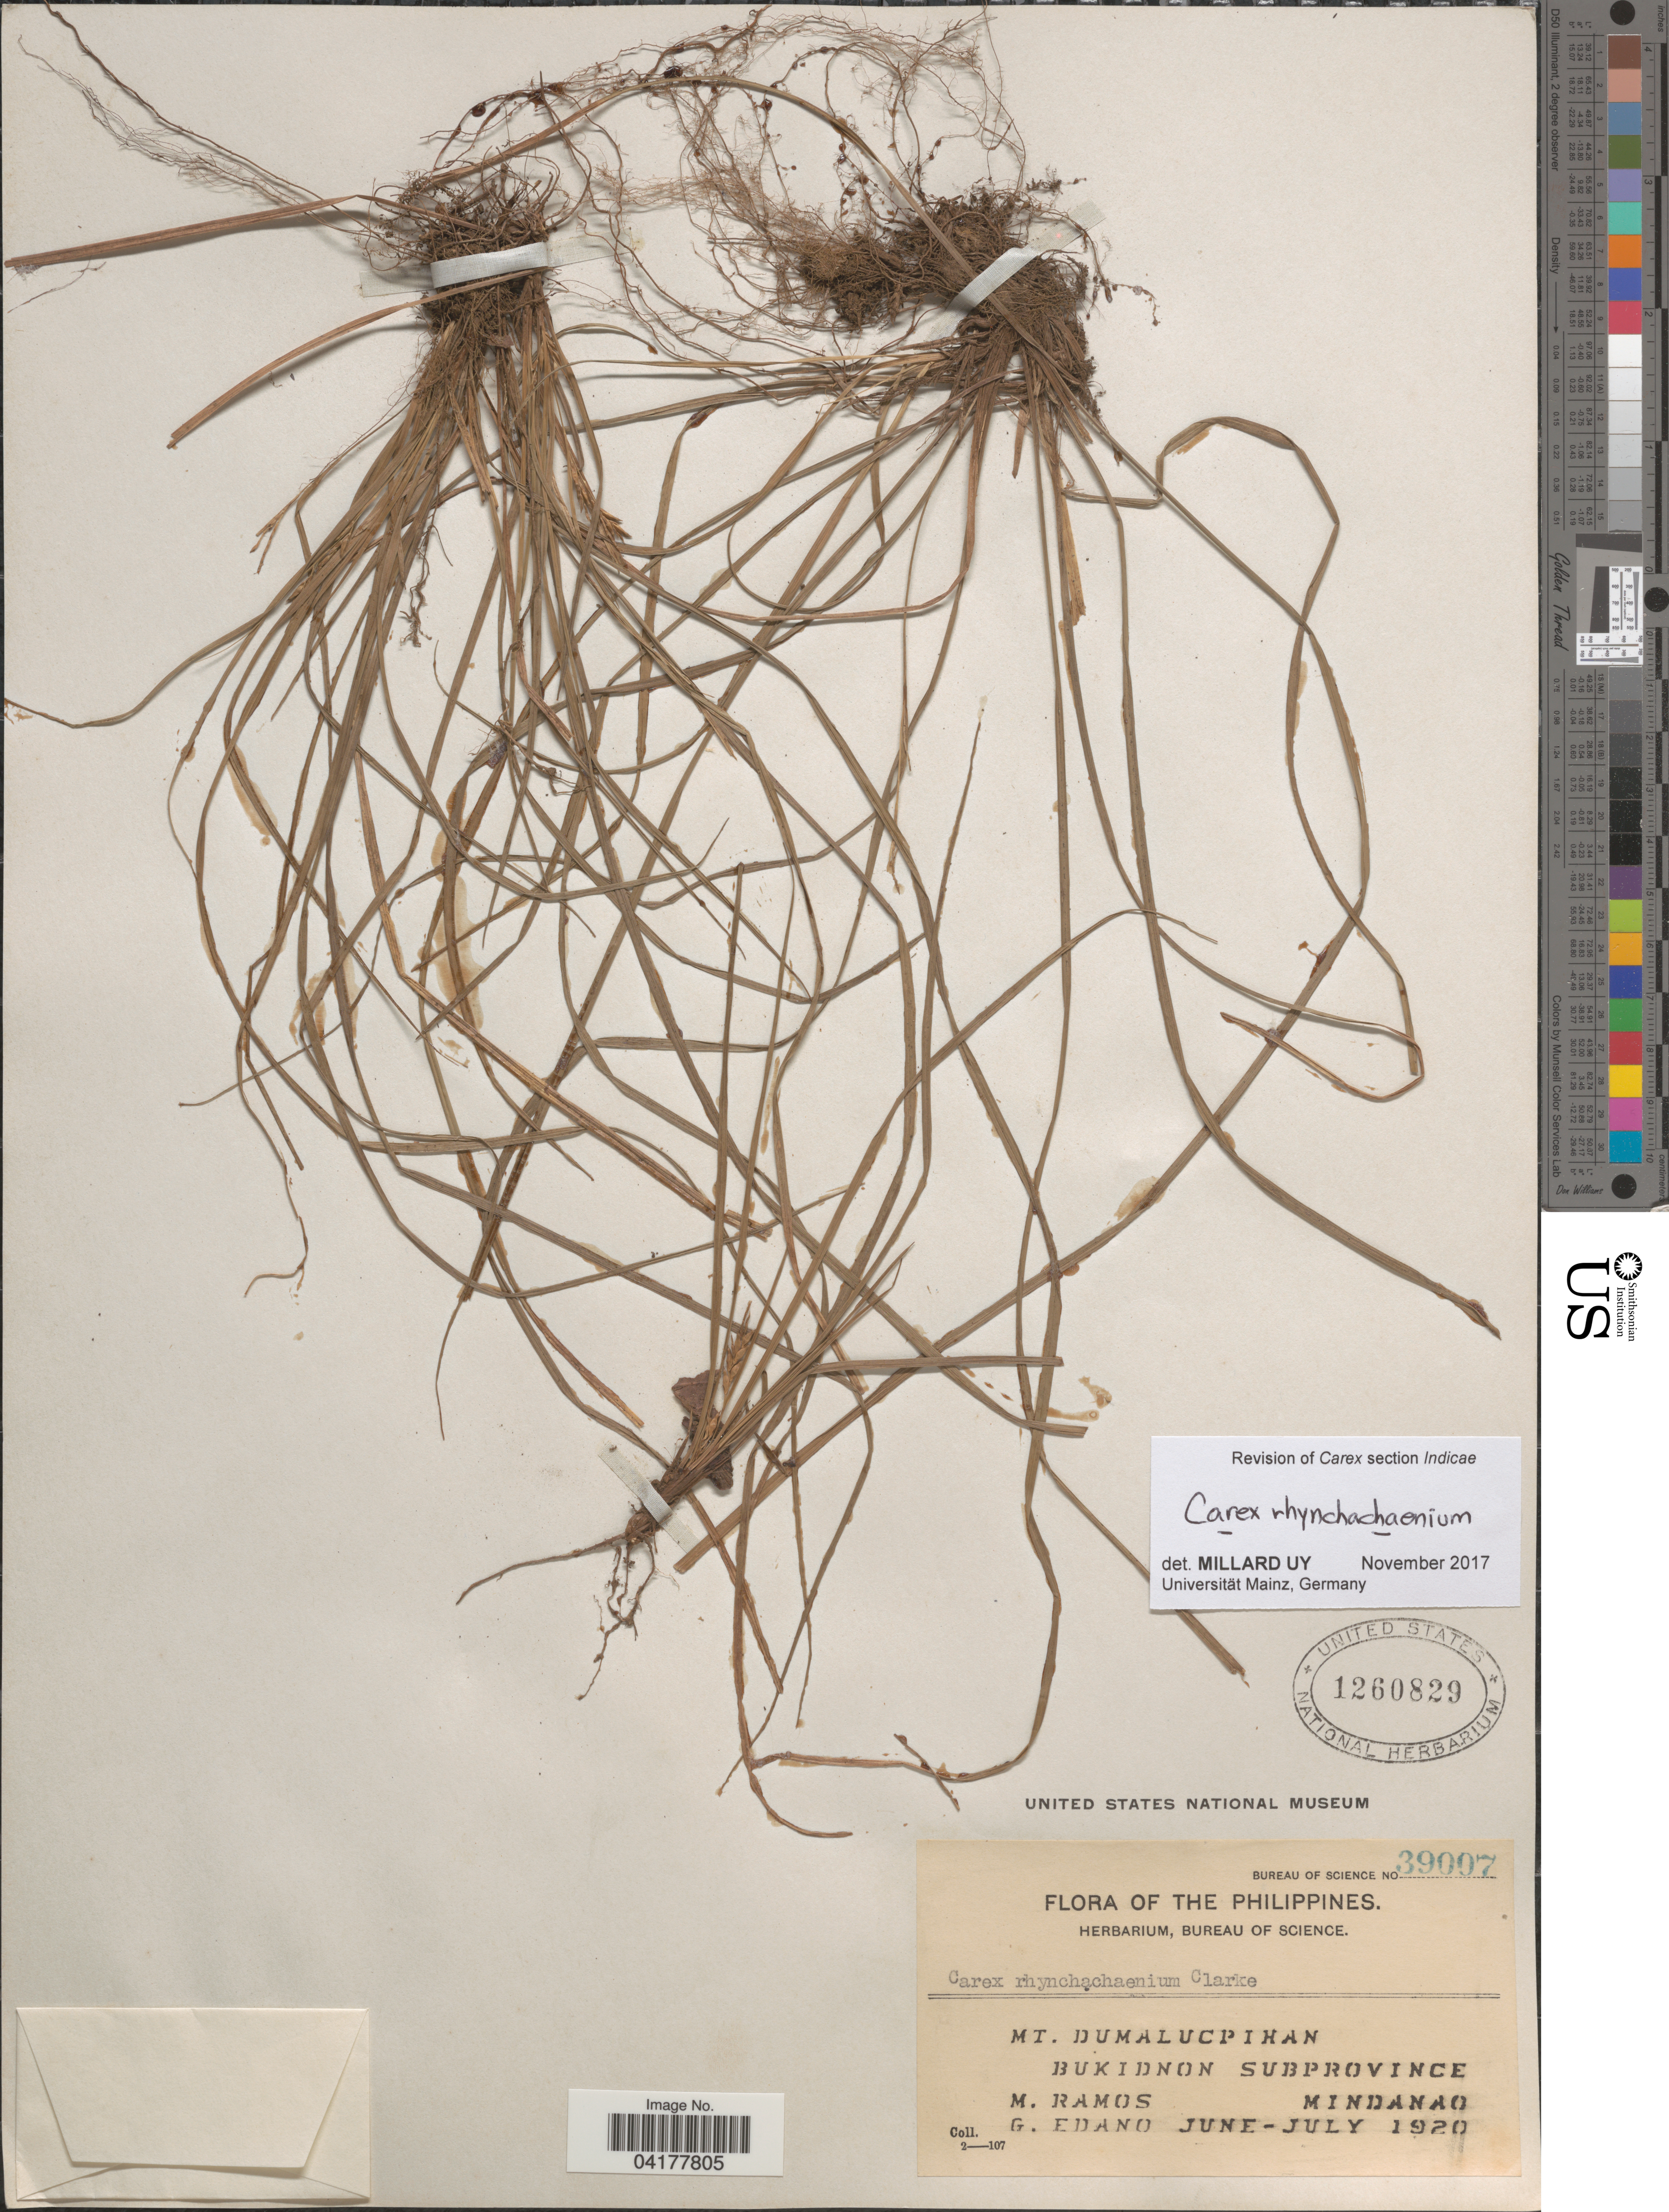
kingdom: Plantae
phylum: Tracheophyta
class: Liliopsida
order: Poales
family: Cyperaceae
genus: Carex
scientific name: Carex rhynchachenium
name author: C.B. Clarke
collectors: M. Ramos & G. Edaño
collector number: Bureau of Science 1260829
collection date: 1920-06/1920-07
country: Philippines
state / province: Northern Mindanao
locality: Mt. Dumalucpihan. Bukidnon Subprovince. Mindanao.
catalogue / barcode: US 1260829